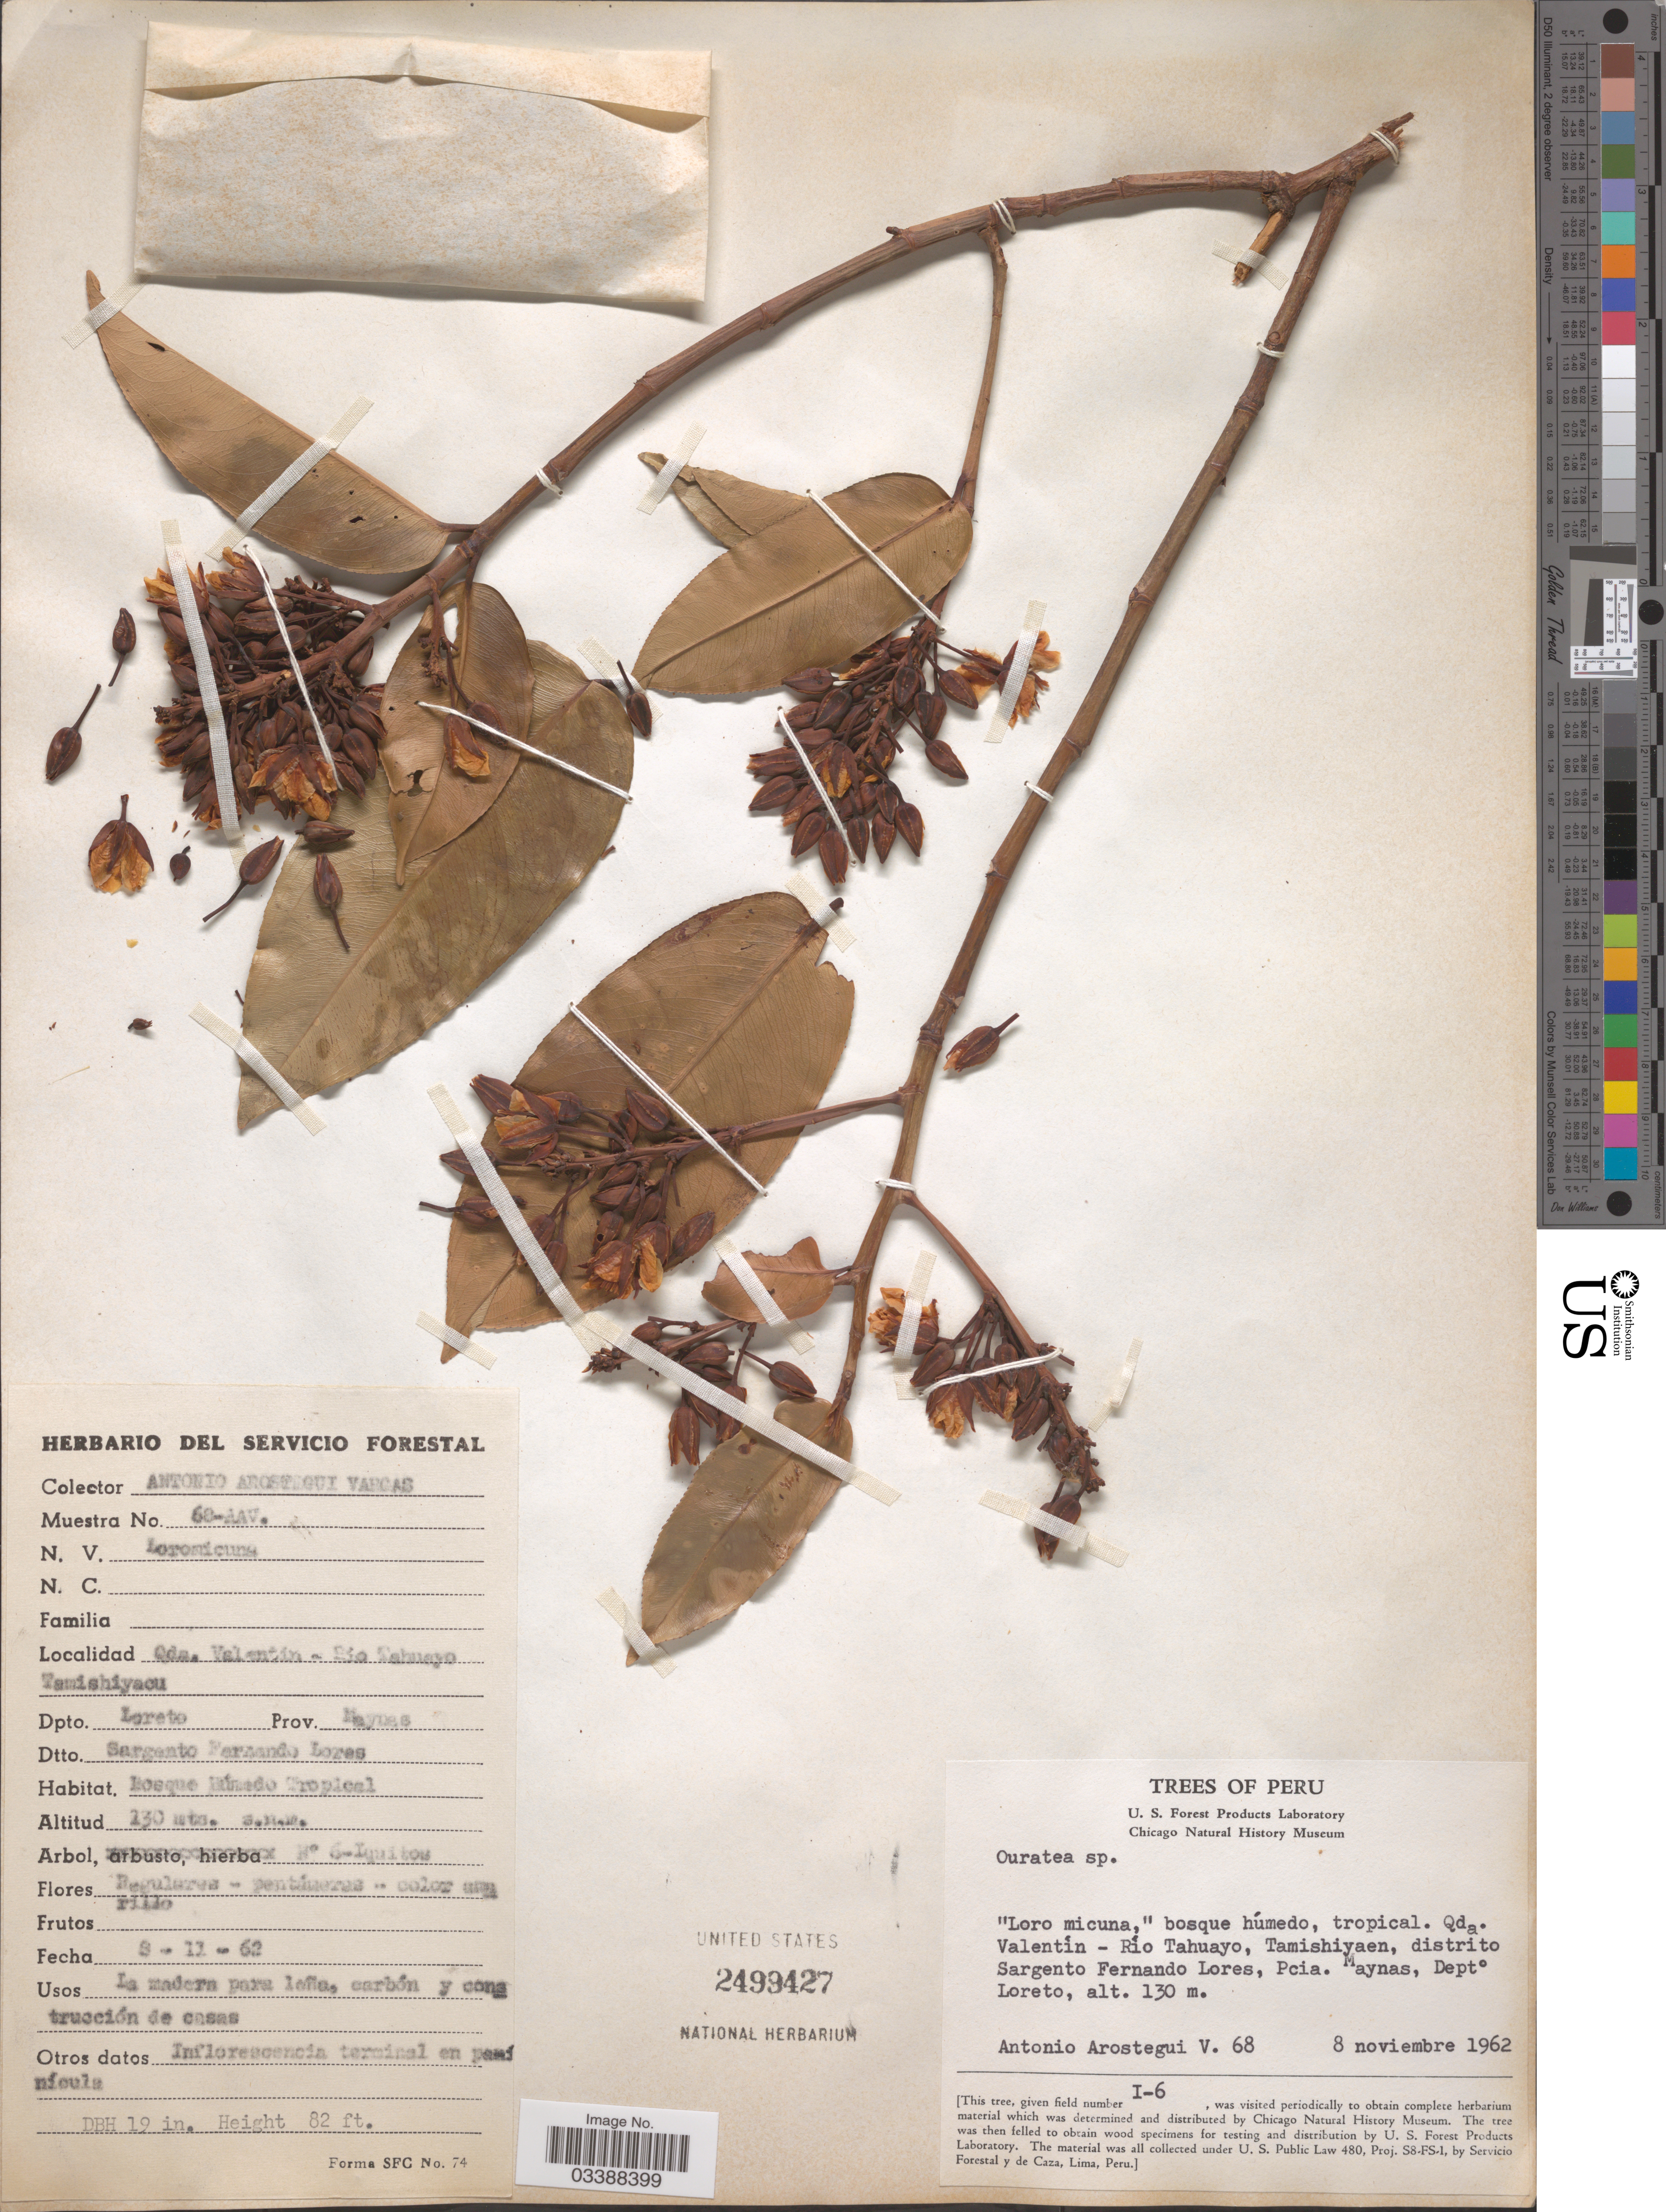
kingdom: Plantae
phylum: Tracheophyta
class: Magnoliopsida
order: Malpighiales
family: Ochnaceae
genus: Ouratea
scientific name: Ouratea sp.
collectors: A. Arostegui V.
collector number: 68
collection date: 1962-11-08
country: Peru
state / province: Loreto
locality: Qda. Valetín-Río Tahuayom, Tamishiyaen, distrito Sargento Fernando Lores, Pcia. Maynas, Depto. Loreto.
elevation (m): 130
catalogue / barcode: US 2499427